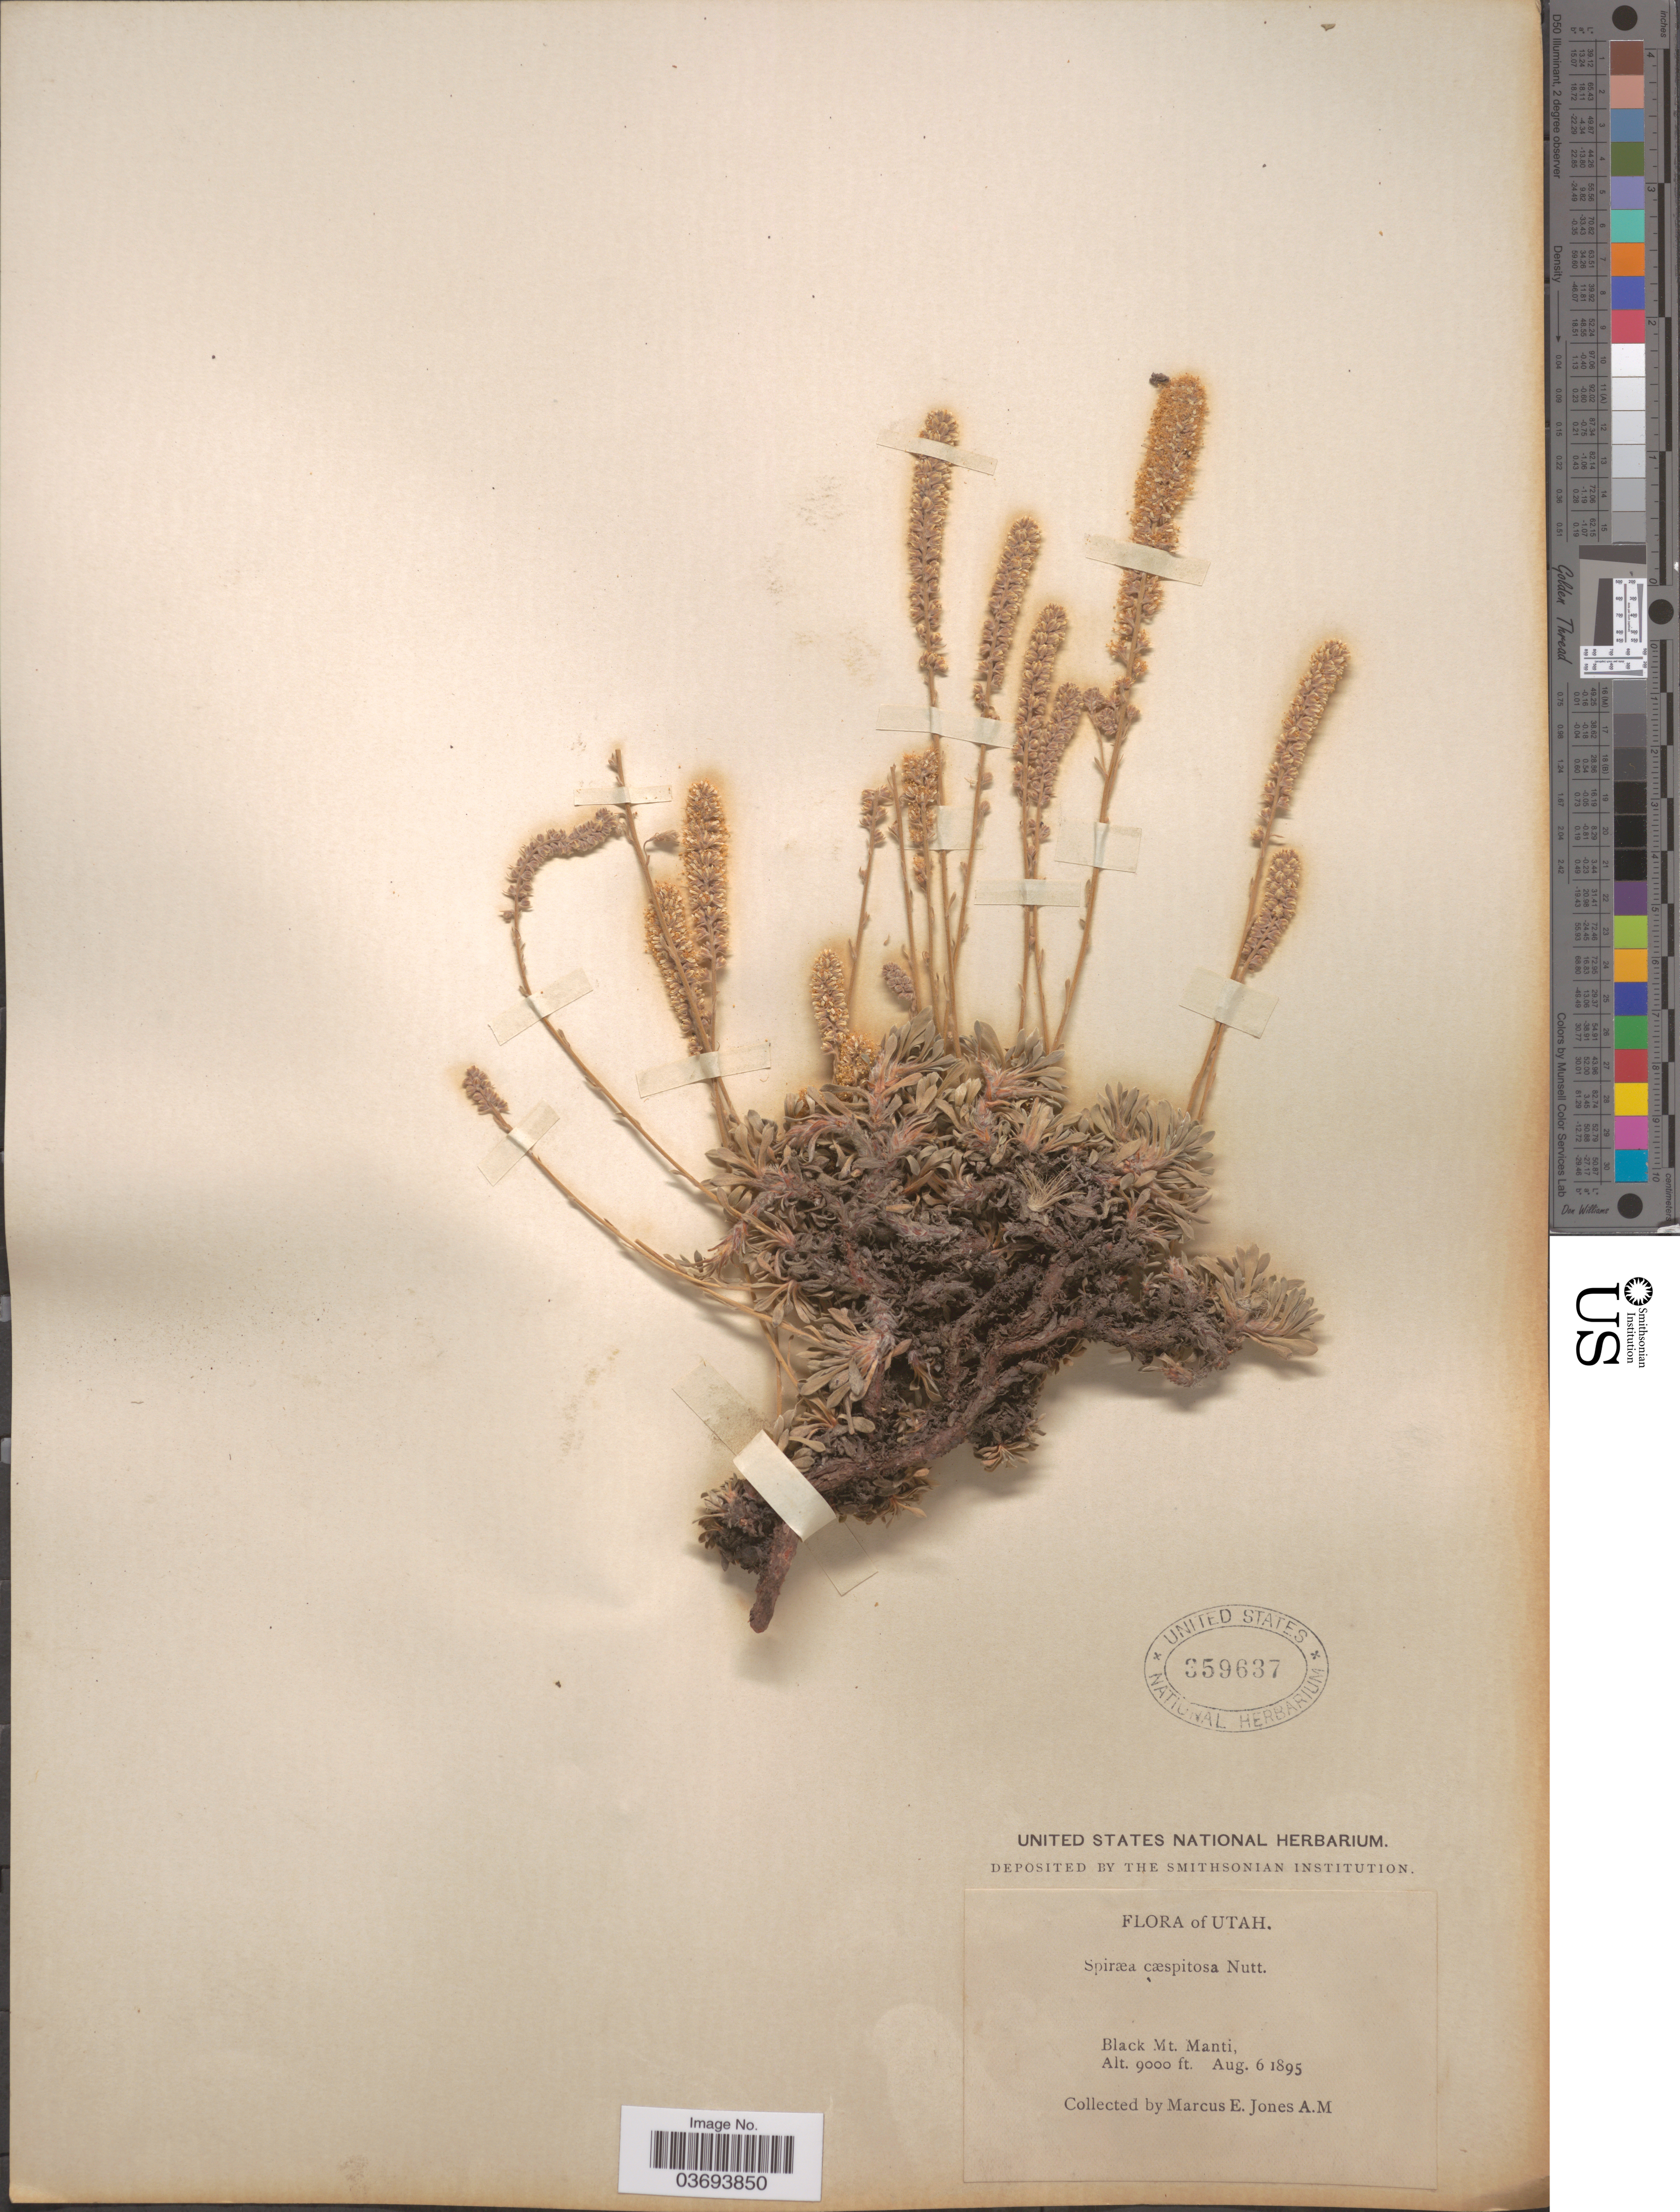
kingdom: Plantae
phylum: Tracheophyta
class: Magnoliopsida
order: Rosales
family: Rosaceae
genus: Petrophytum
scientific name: Petrophytum caespitosum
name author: (Nutt.) Rydb.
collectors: M. E. Jones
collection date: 1895-08-06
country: United States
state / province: Utah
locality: Black Mt. Manti.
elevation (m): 2743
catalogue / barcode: US 359637